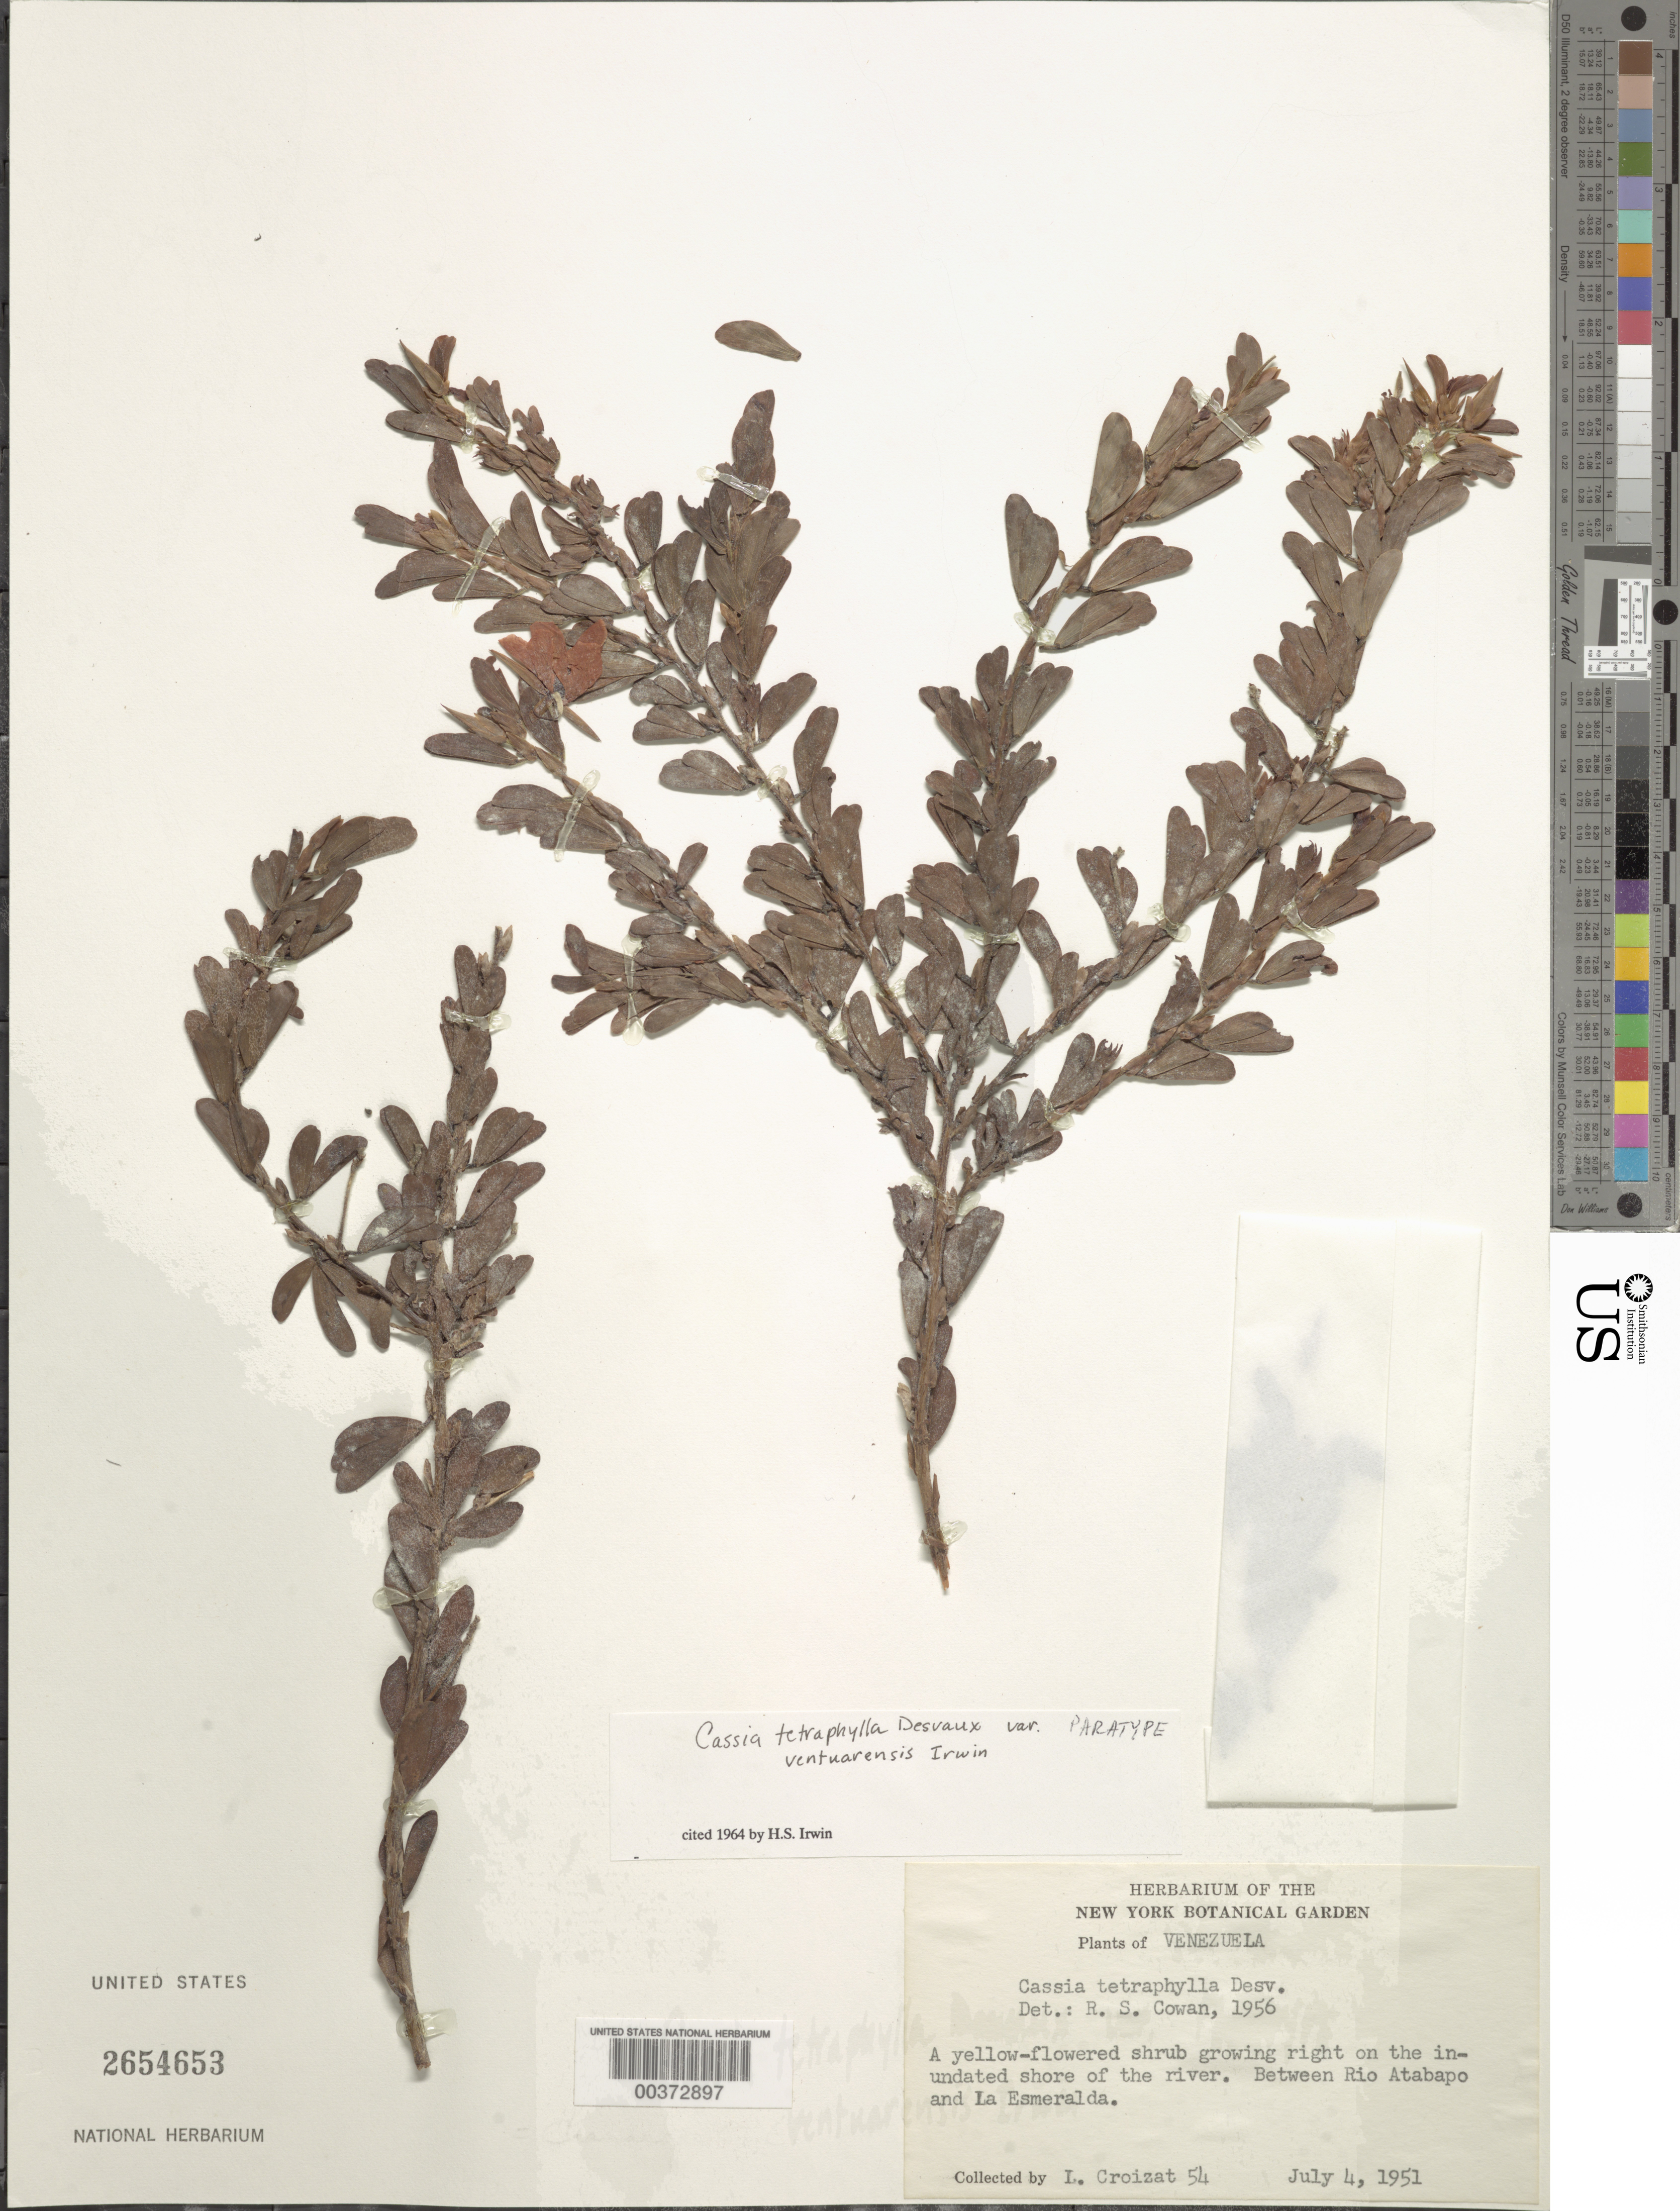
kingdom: Plantae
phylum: Tracheophyta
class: Magnoliopsida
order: Fabales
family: Fabaceae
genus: Chamaecrista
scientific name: Chamaecrista ramosa var. ventuarensis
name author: (H.S. Irwin) H.S. Irwin & Barneby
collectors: L. C. M. Croizat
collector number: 54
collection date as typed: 04 Jul 1951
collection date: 1951-07-04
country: Venezuela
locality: Between Rio Atabapo and la esmeralda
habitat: Growing right on the inundated shore of the river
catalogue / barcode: US 2654653